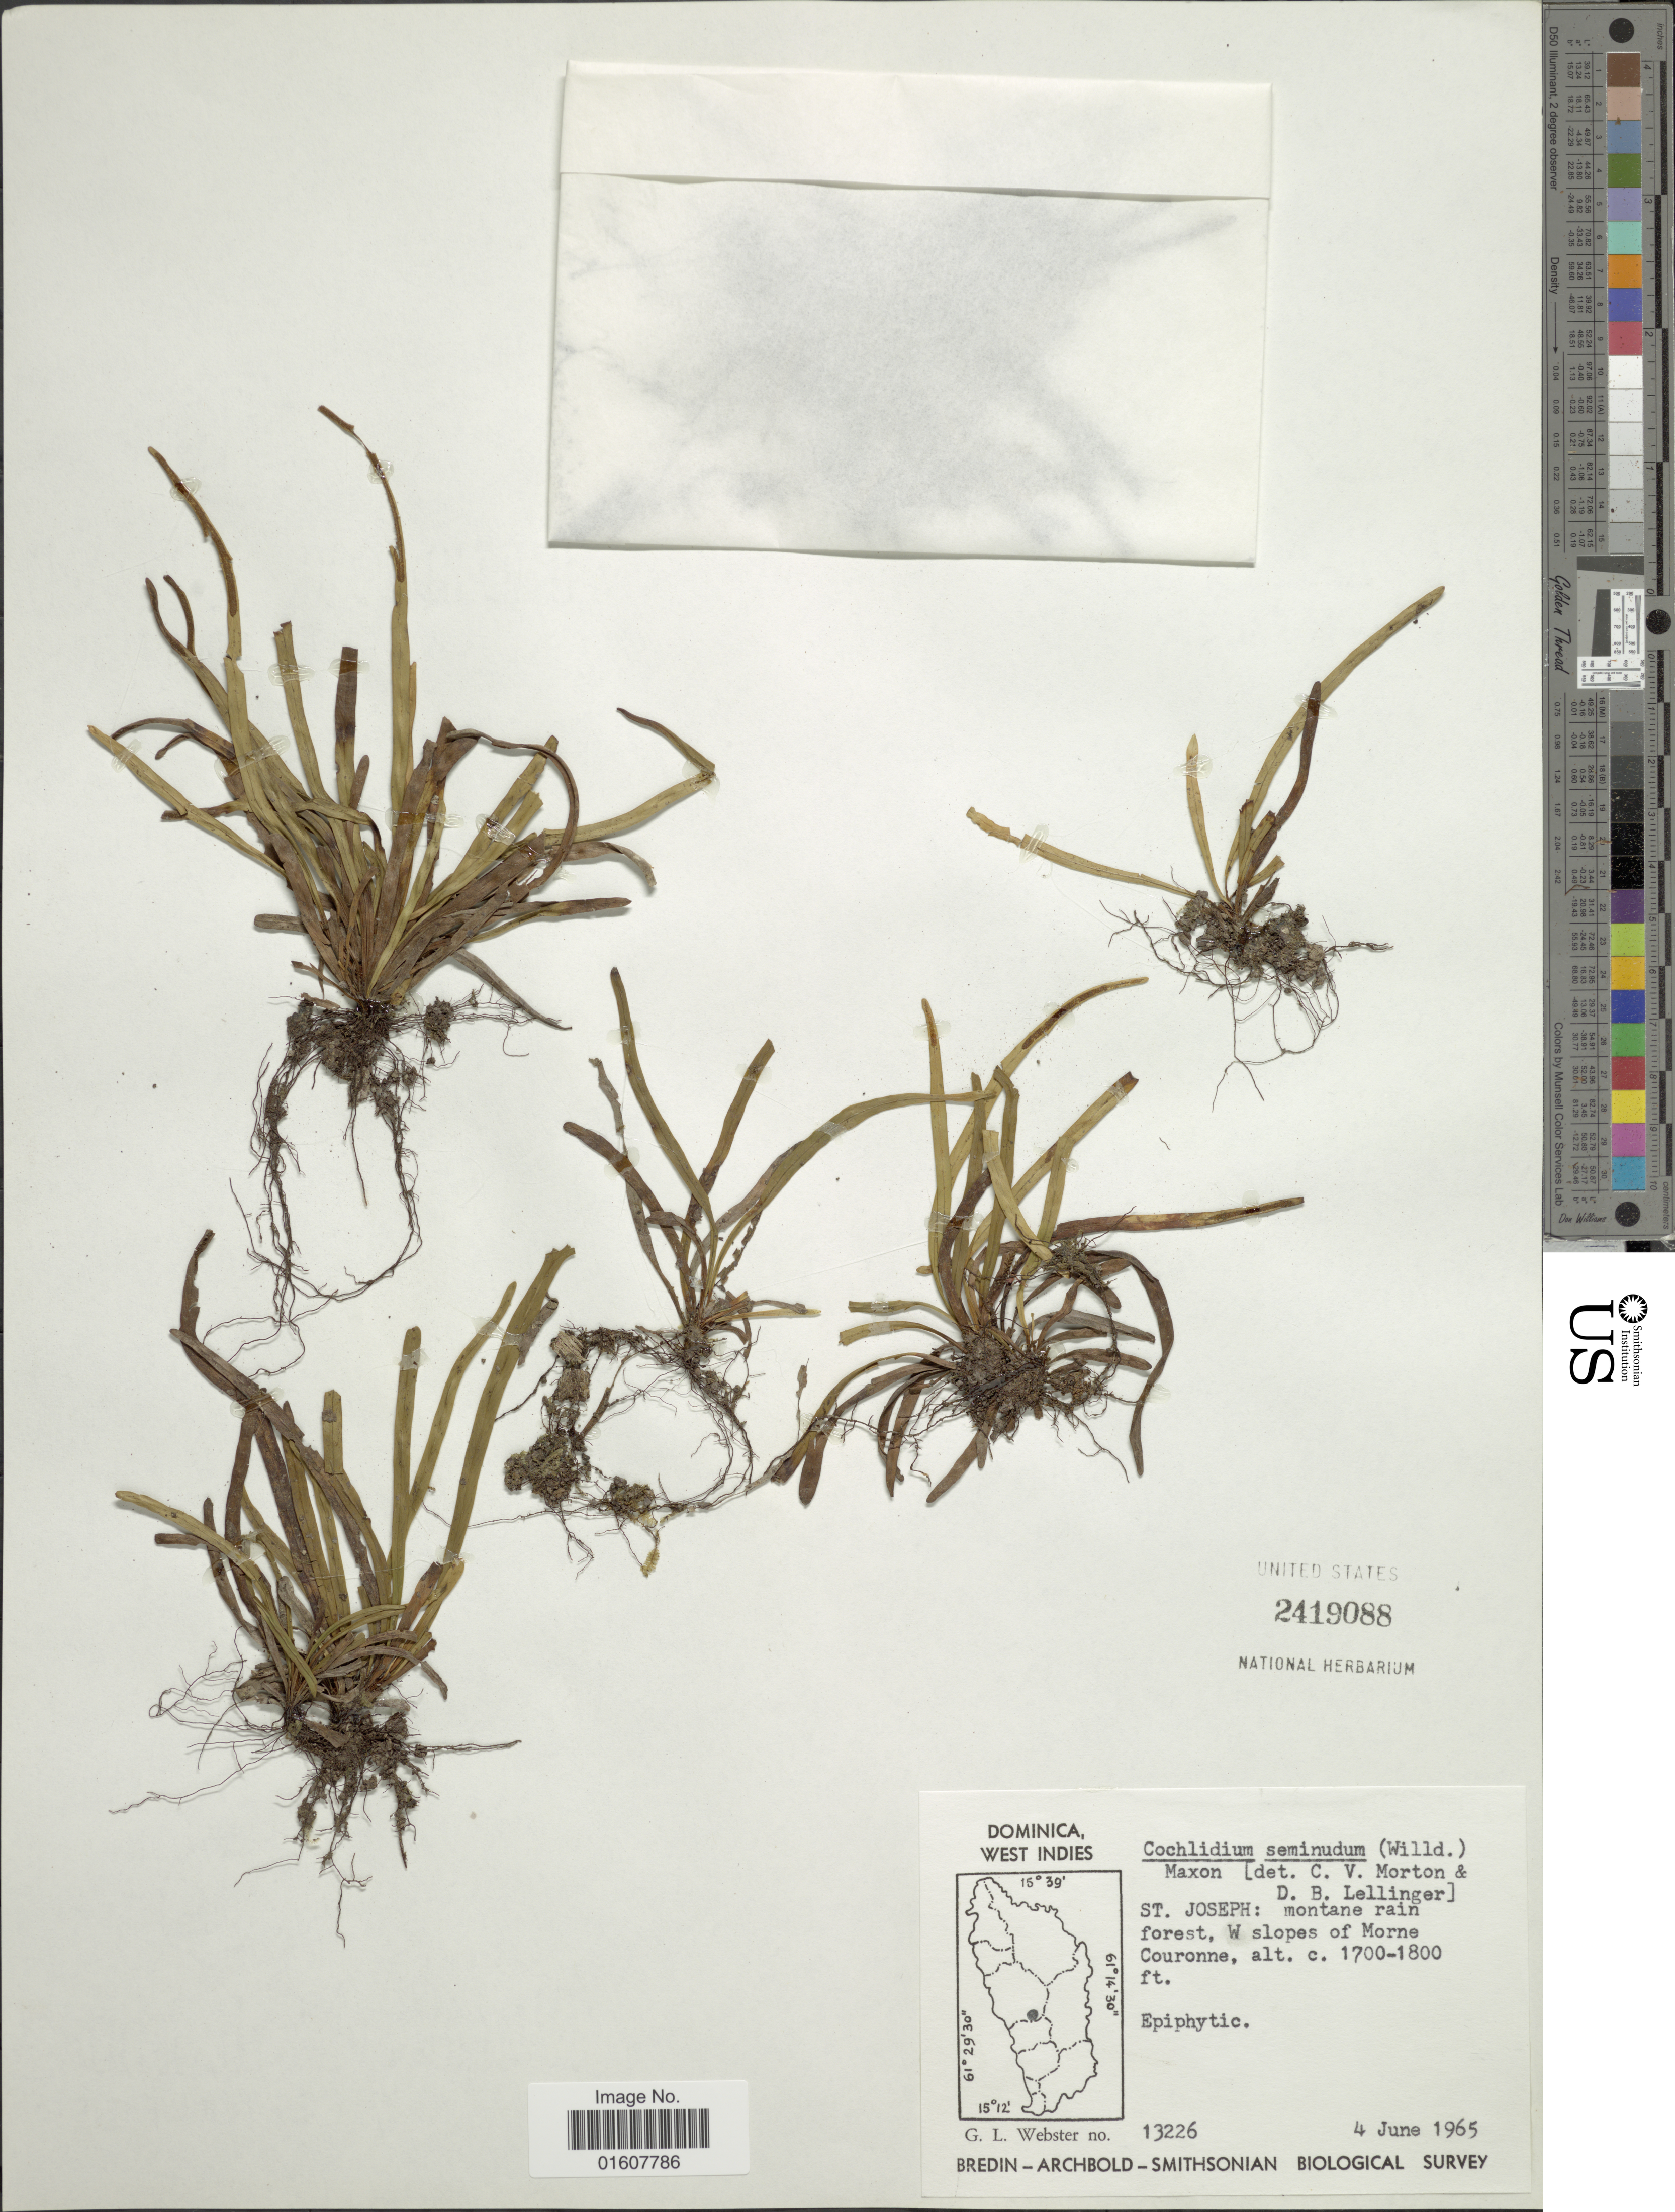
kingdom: Plantae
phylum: Tracheophyta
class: Polypodiopsida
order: Polypodiales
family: Polypodiaceae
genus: Cochlidium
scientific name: Cochlidium seminudum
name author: (Willd.) Maxon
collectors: G. Webtser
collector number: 13226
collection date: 1965-06-04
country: Dominica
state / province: St. Joseph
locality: St. Joseph: montane rain forest, W slope of Morne Courone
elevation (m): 518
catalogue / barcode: US 2419088